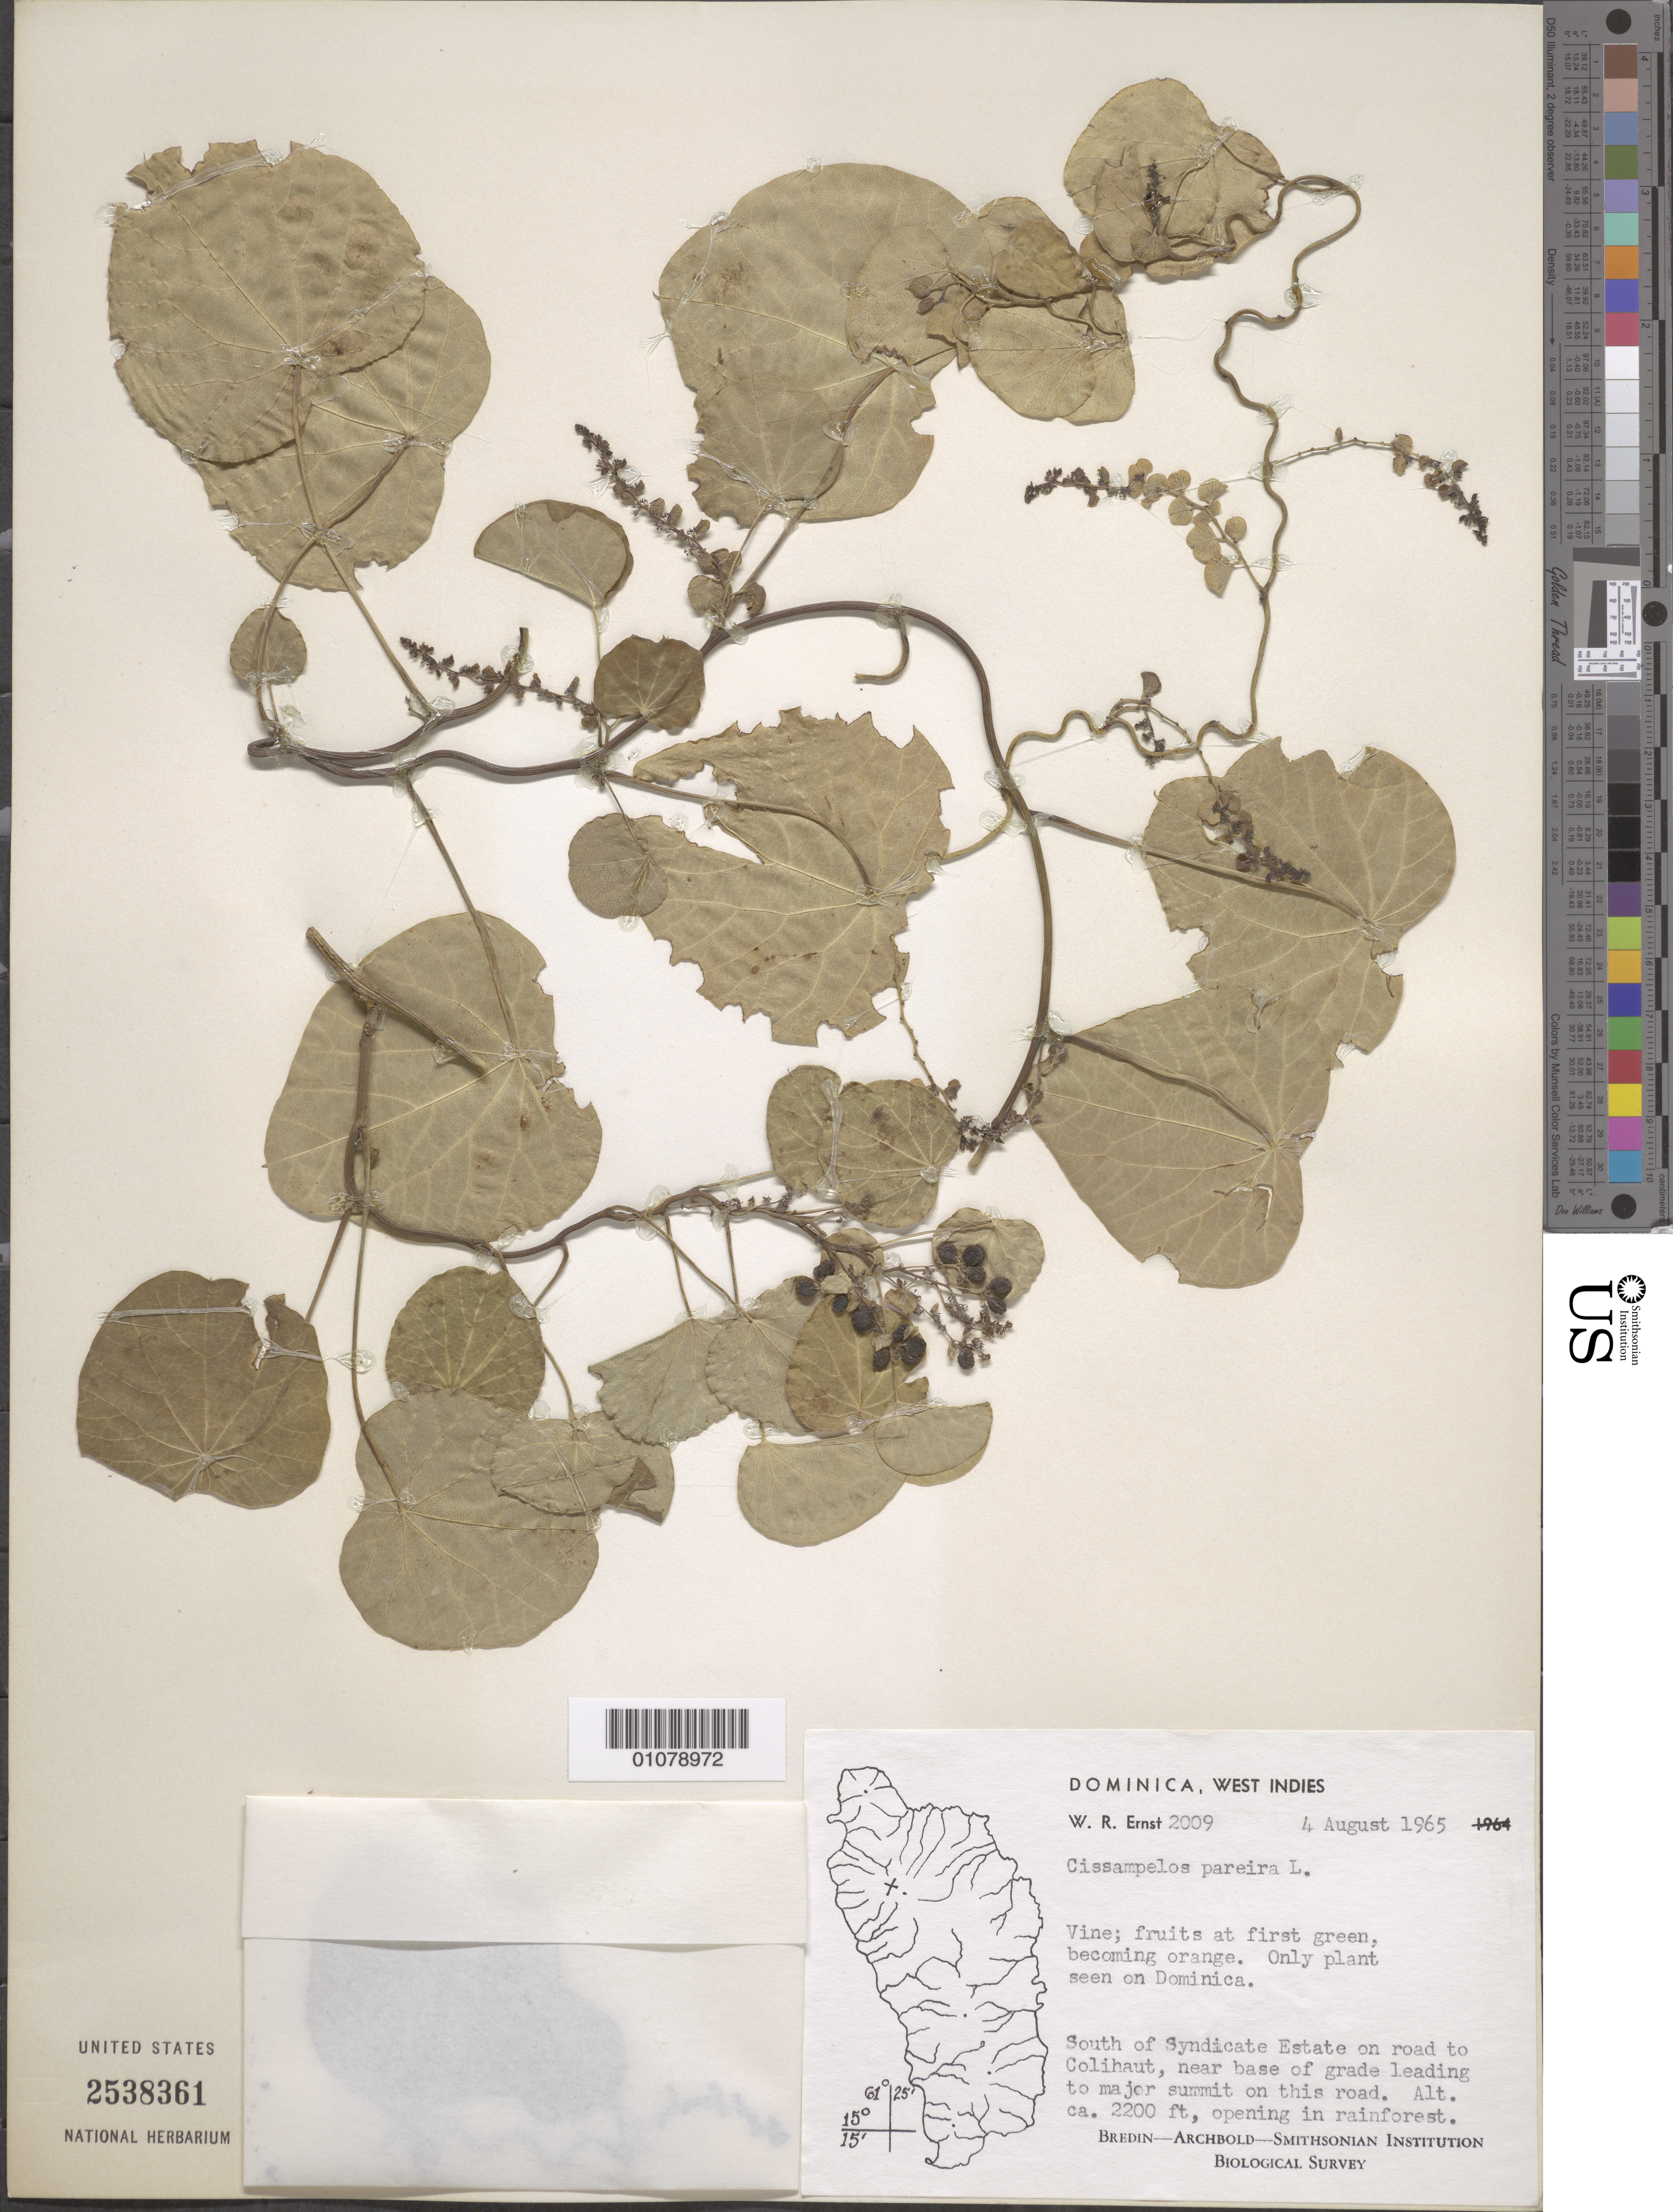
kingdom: Plantae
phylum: Tracheophyta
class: Magnoliopsida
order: Ranunculales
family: Menispermaceae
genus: Cissampelos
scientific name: Cissampelos pareira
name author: L.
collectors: W. R. Ernst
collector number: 2009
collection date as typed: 04 Aug 1965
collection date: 1965-08-04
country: Dominica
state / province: St. Peter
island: Dominica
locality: S of Syndicate Estate on road to Colihaut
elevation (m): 671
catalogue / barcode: US 2538361